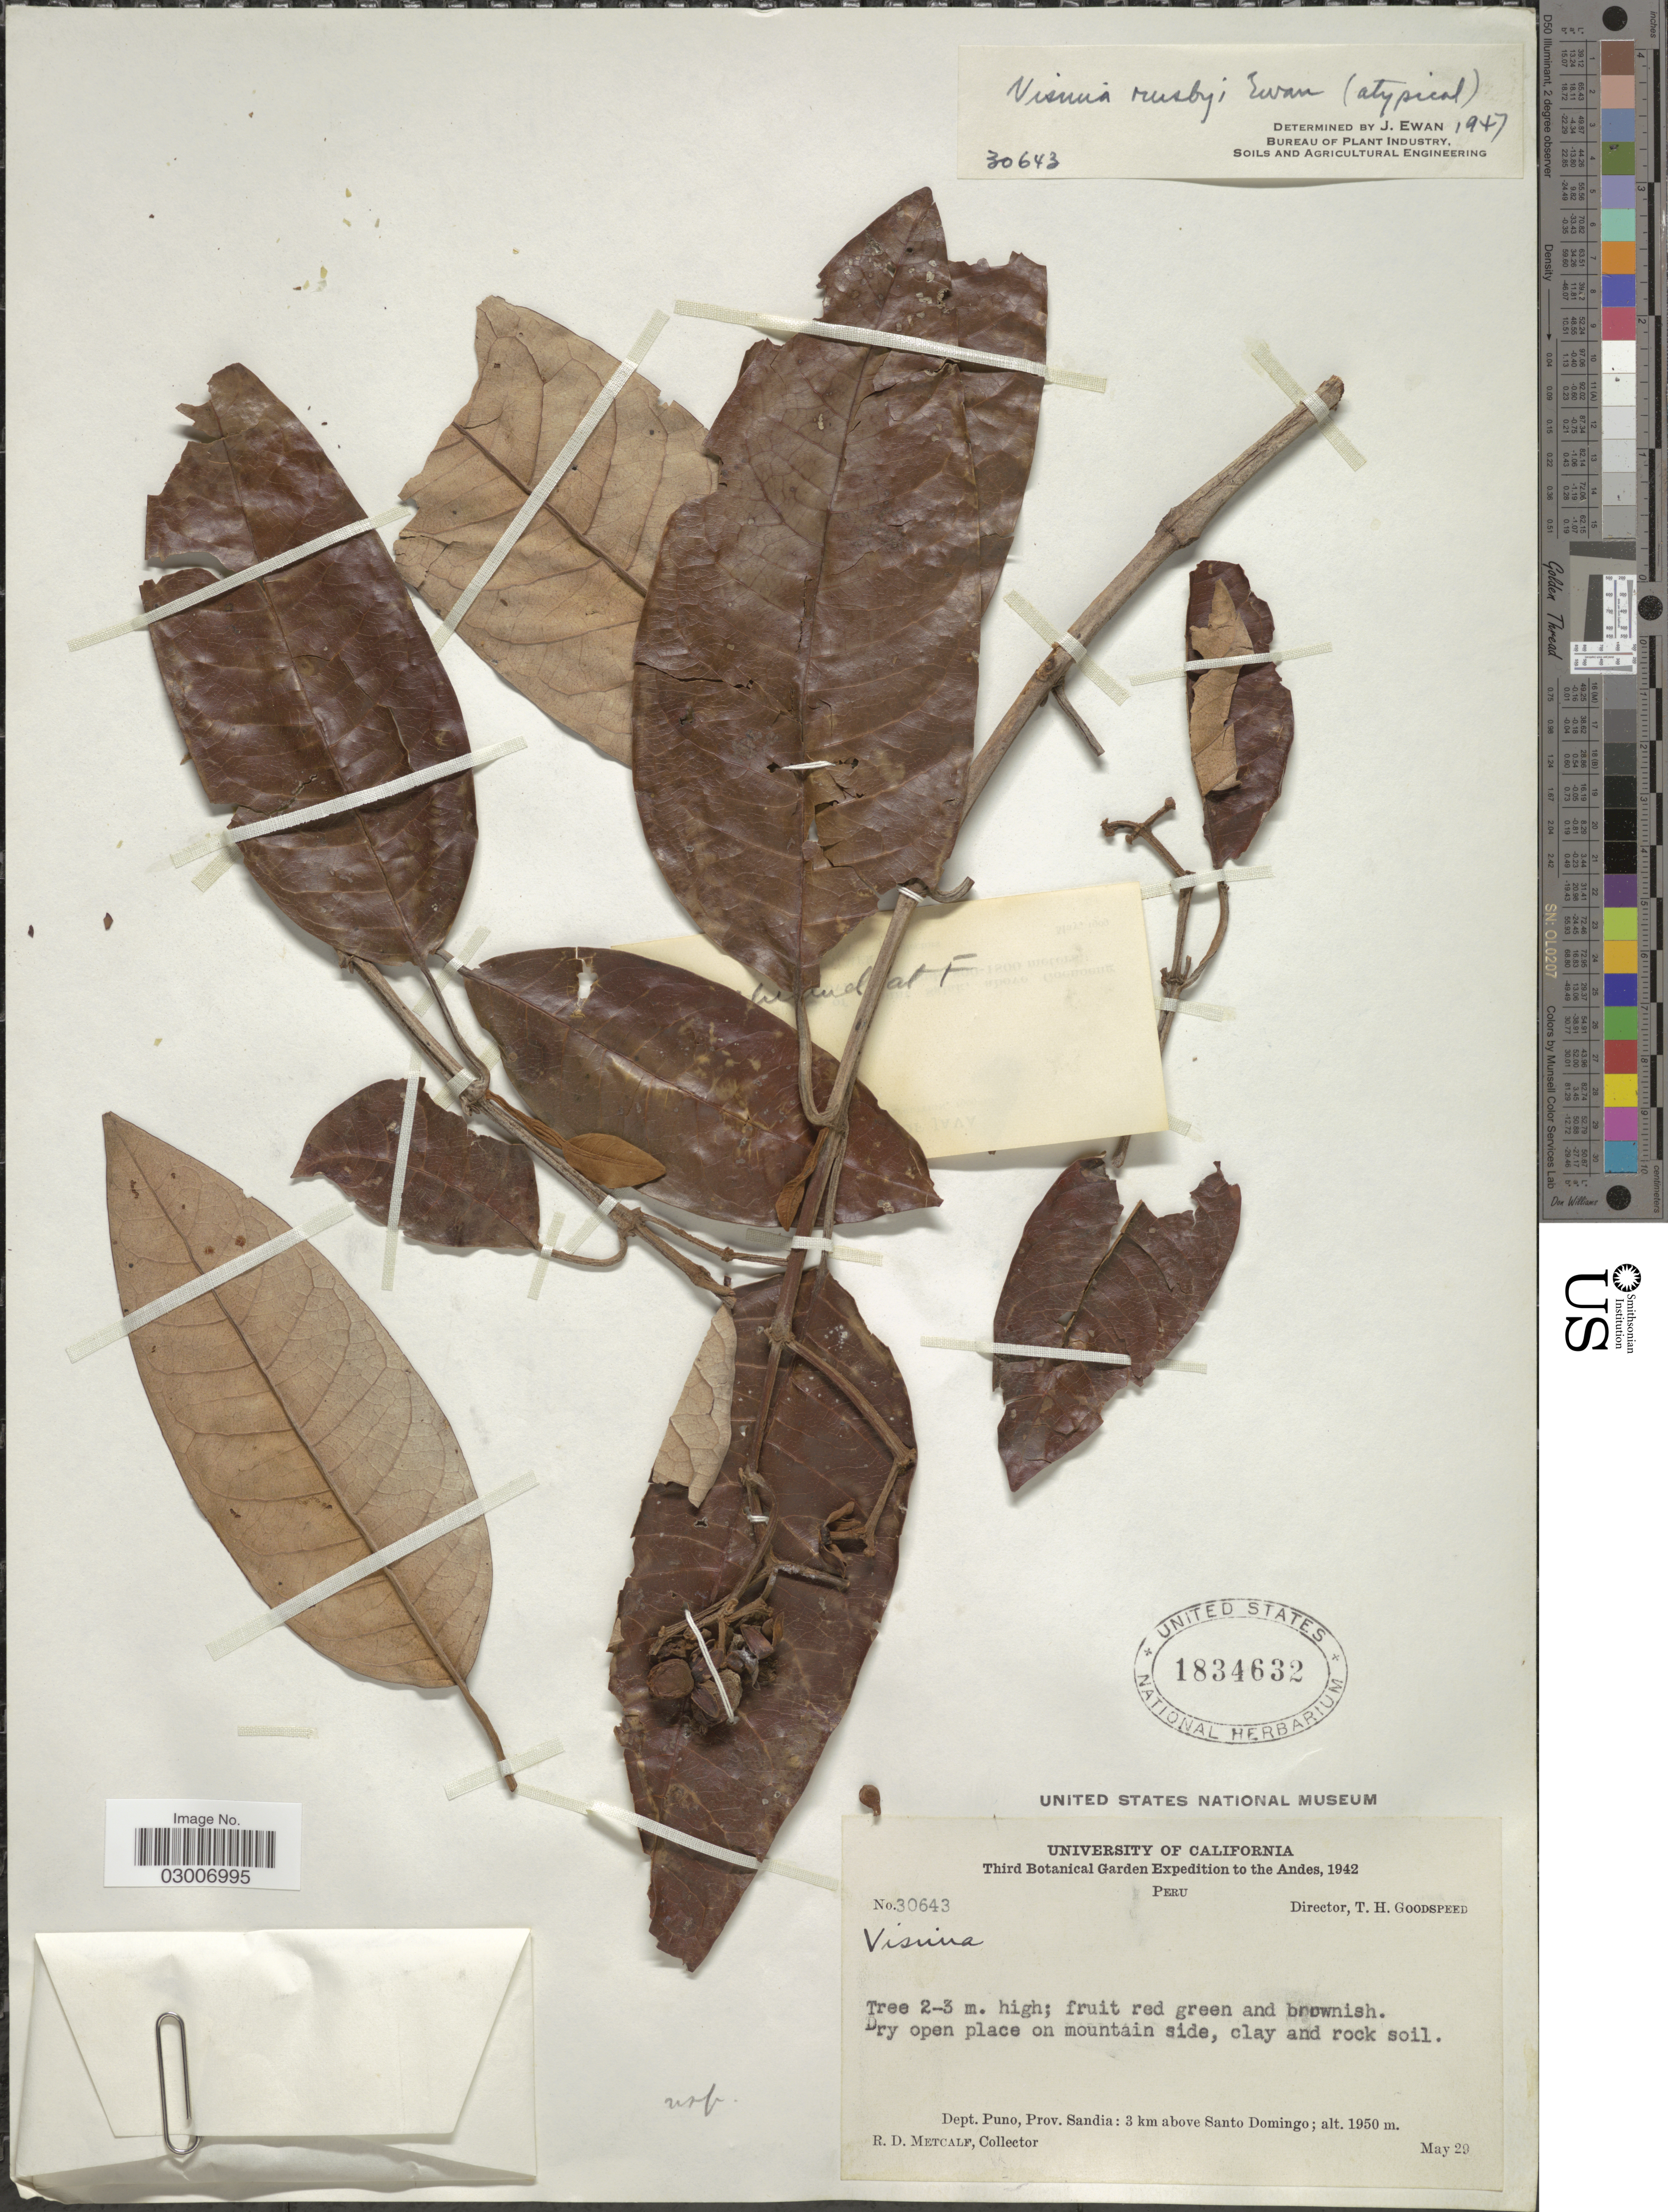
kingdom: Plantae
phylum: Tracheophyta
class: Magnoliopsida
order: Malpighiales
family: Hypericaceae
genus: Vismia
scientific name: Vismia rusbyi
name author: Ewan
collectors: R. D. Metcalf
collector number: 30643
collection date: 1942-05-29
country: Peru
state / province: Puno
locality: Andes. Dept. Puno, Prov. Sandia: 3 km above Santo Domingo.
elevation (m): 1950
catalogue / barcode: US 1834632